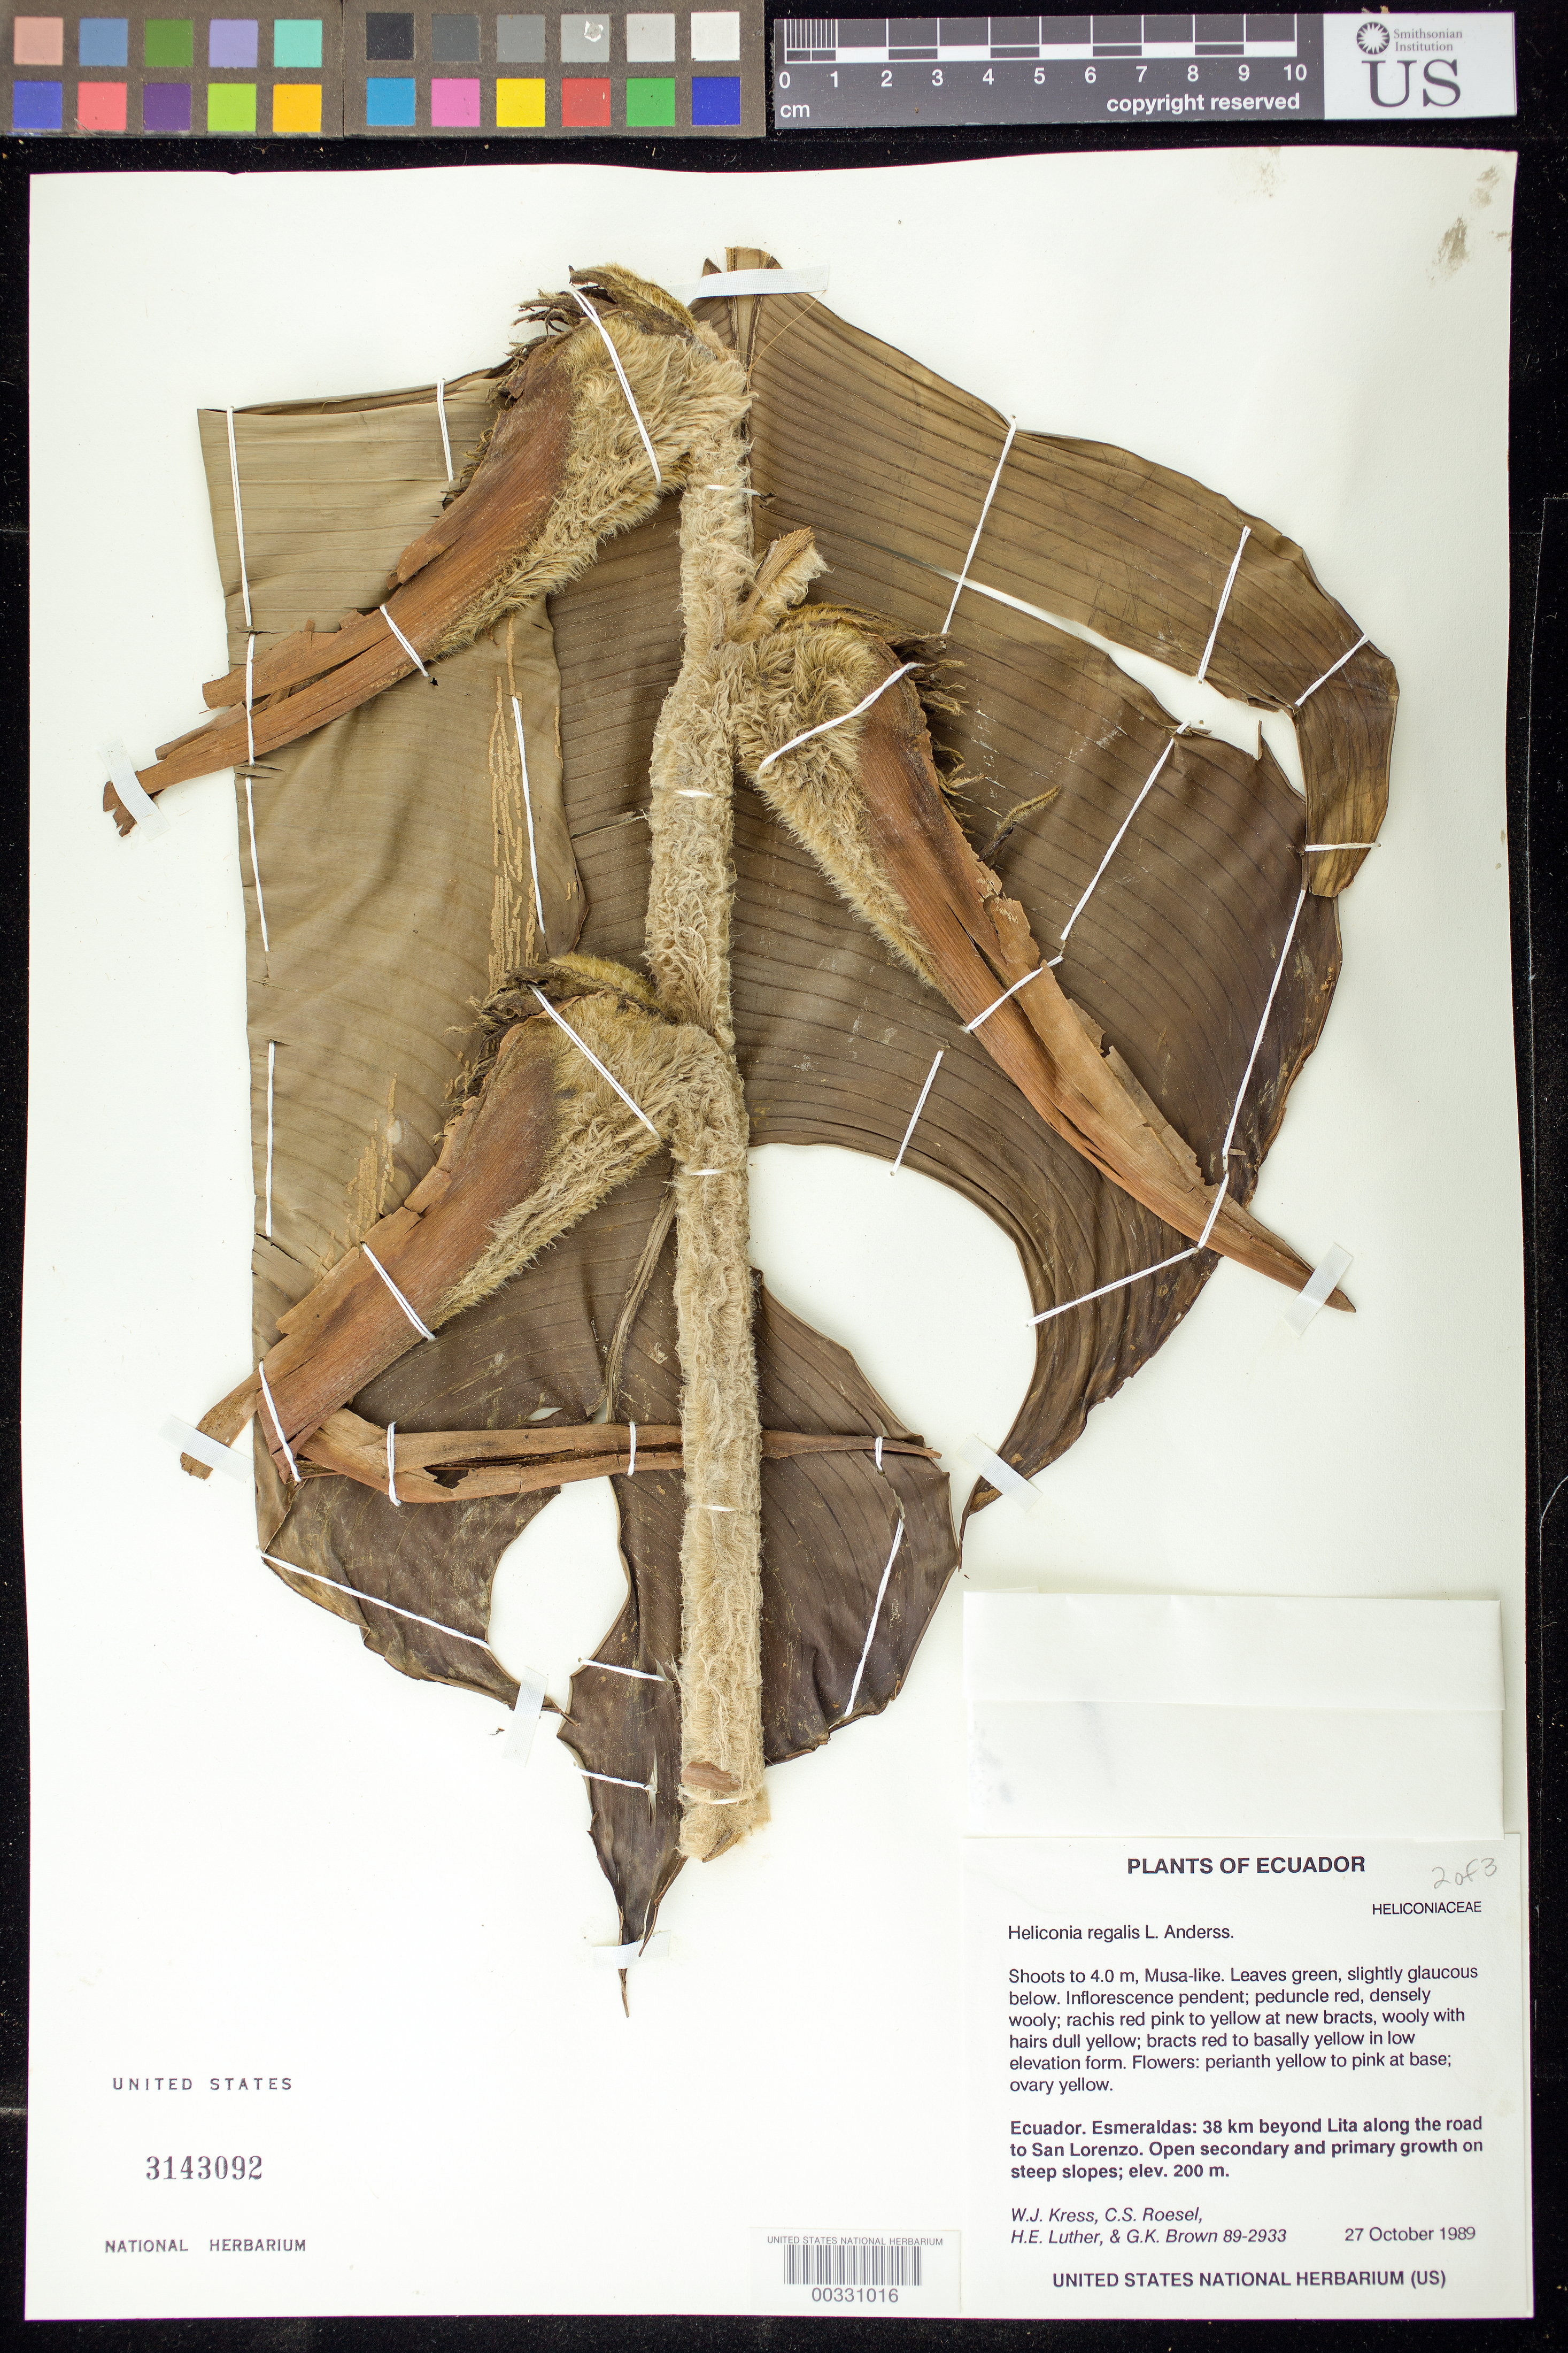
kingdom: Plantae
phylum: Tracheophyta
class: Liliopsida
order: Zingiberales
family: Heliconiaceae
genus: Heliconia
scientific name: Heliconia regalis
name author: L. Andersson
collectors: W. J. Kress, C. S. Roesel, Harry E. Luther & G. K. Brown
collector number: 89-2933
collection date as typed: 27 Oct 1989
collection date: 1989-10-27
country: Ecuador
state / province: Esmeraldas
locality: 38 km beyond Lita along road to San Lorenzo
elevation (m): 200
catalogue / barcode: US 3143092